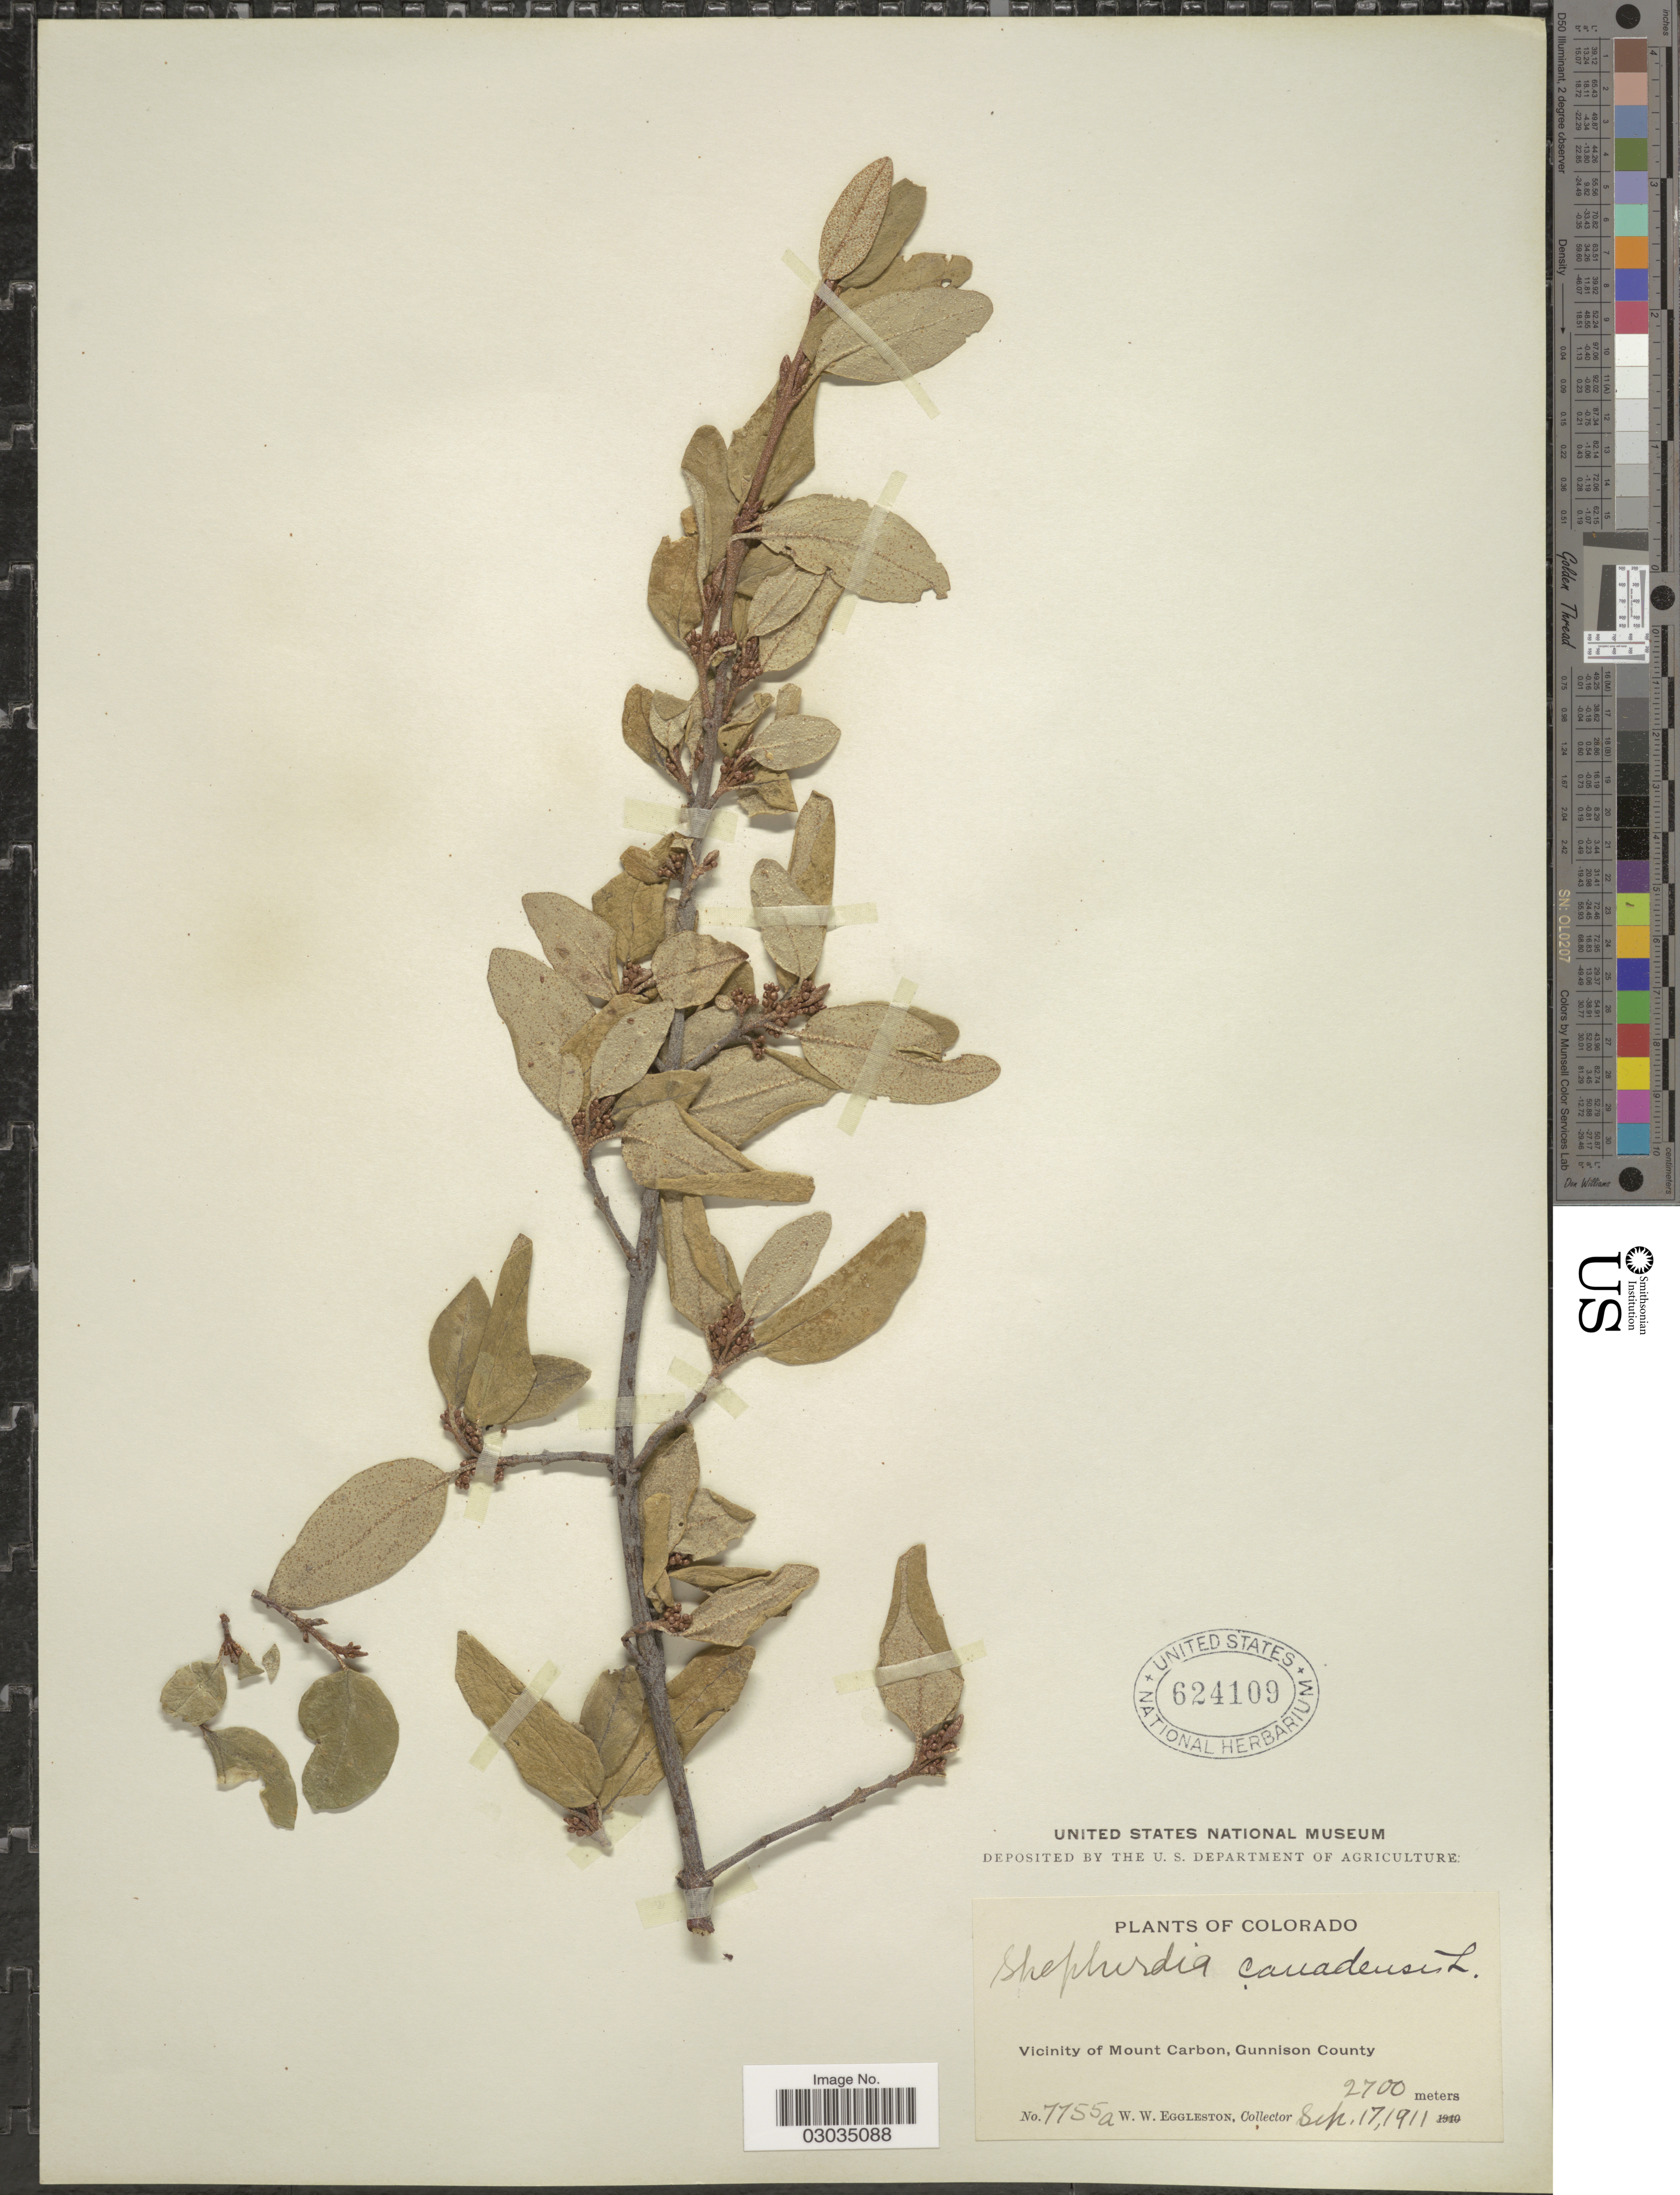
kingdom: Plantae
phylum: Tracheophyta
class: Magnoliopsida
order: Rosales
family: Elaeagnaceae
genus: Shepherdia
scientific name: Shepherdia canadensis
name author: (L.) Nutt.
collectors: W. W. Eggleston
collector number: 7755a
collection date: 1911-09-17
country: United States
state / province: Colorado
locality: Vicinity of Mount Carbon, Gunnison County.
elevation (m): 2700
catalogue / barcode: US 624109